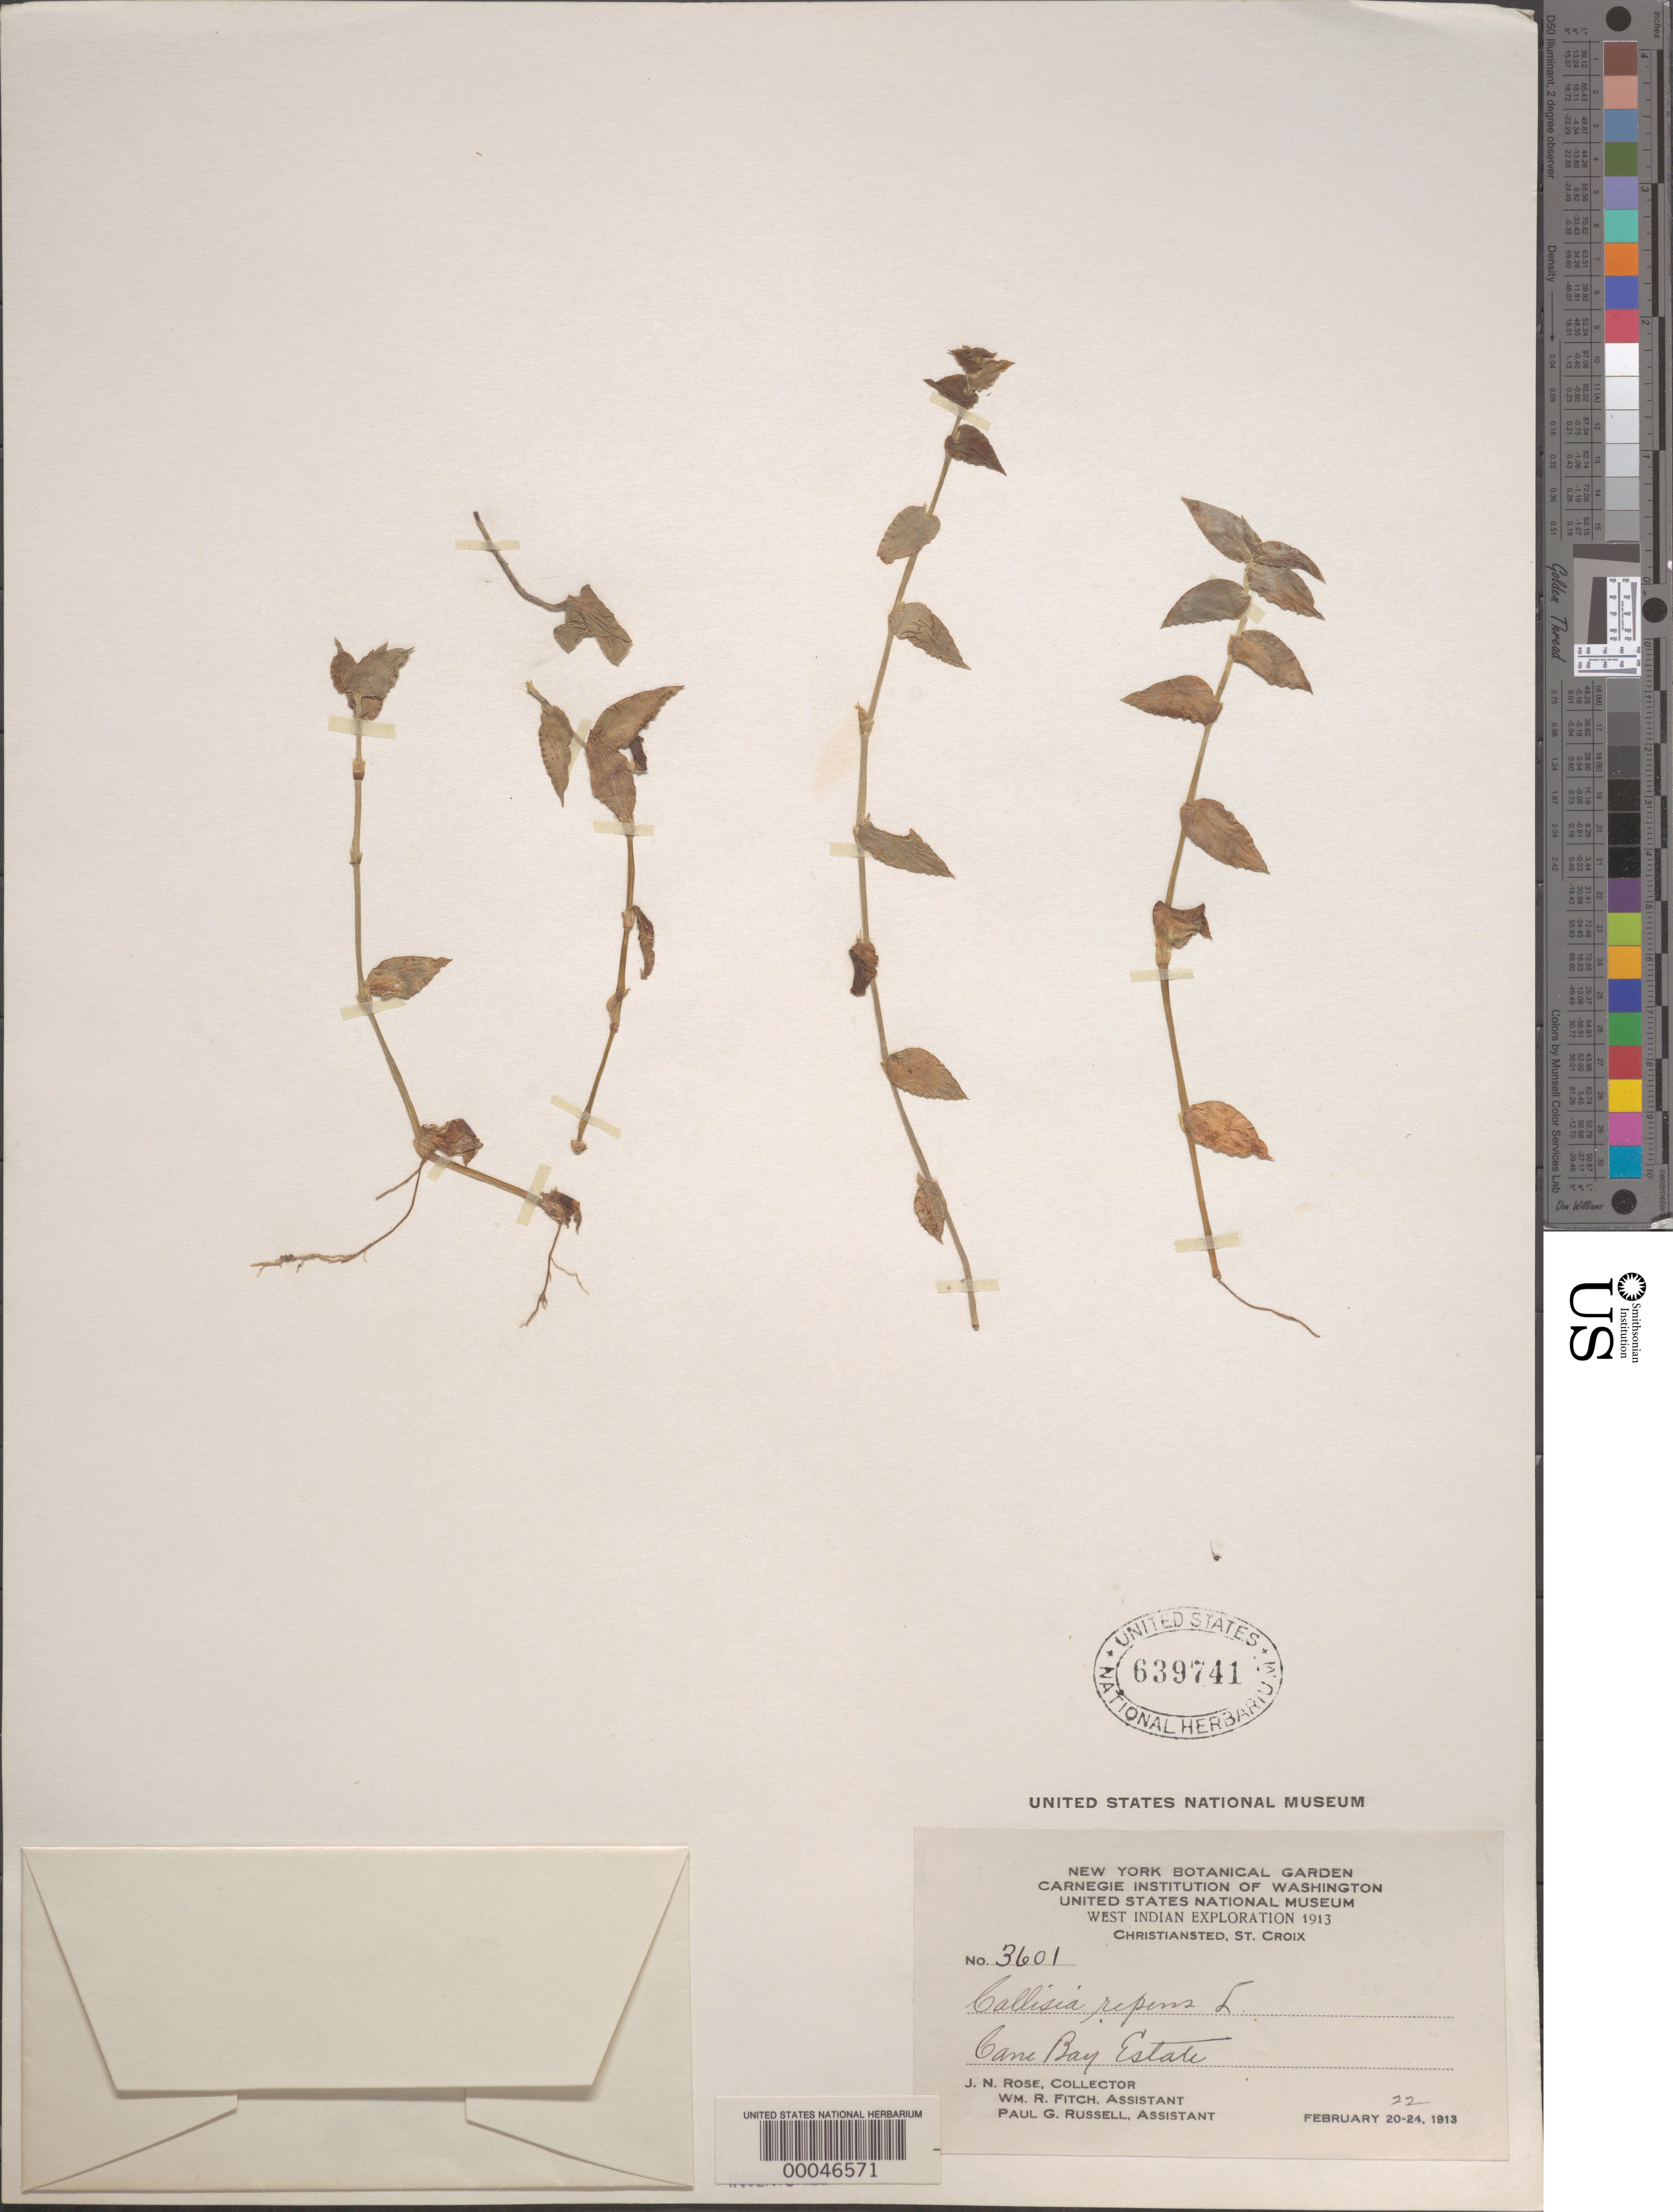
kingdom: Plantae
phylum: Tracheophyta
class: Liliopsida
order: Commelinales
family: Commelinaceae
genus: Callisia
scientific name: Callisia repens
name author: (Jacq.) L.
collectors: J. N. Rose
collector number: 3601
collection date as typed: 22 Feb 1913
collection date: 1913-02-22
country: U.S. Virgin Islands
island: St. Croix Island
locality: Christiansted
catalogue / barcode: US 639741